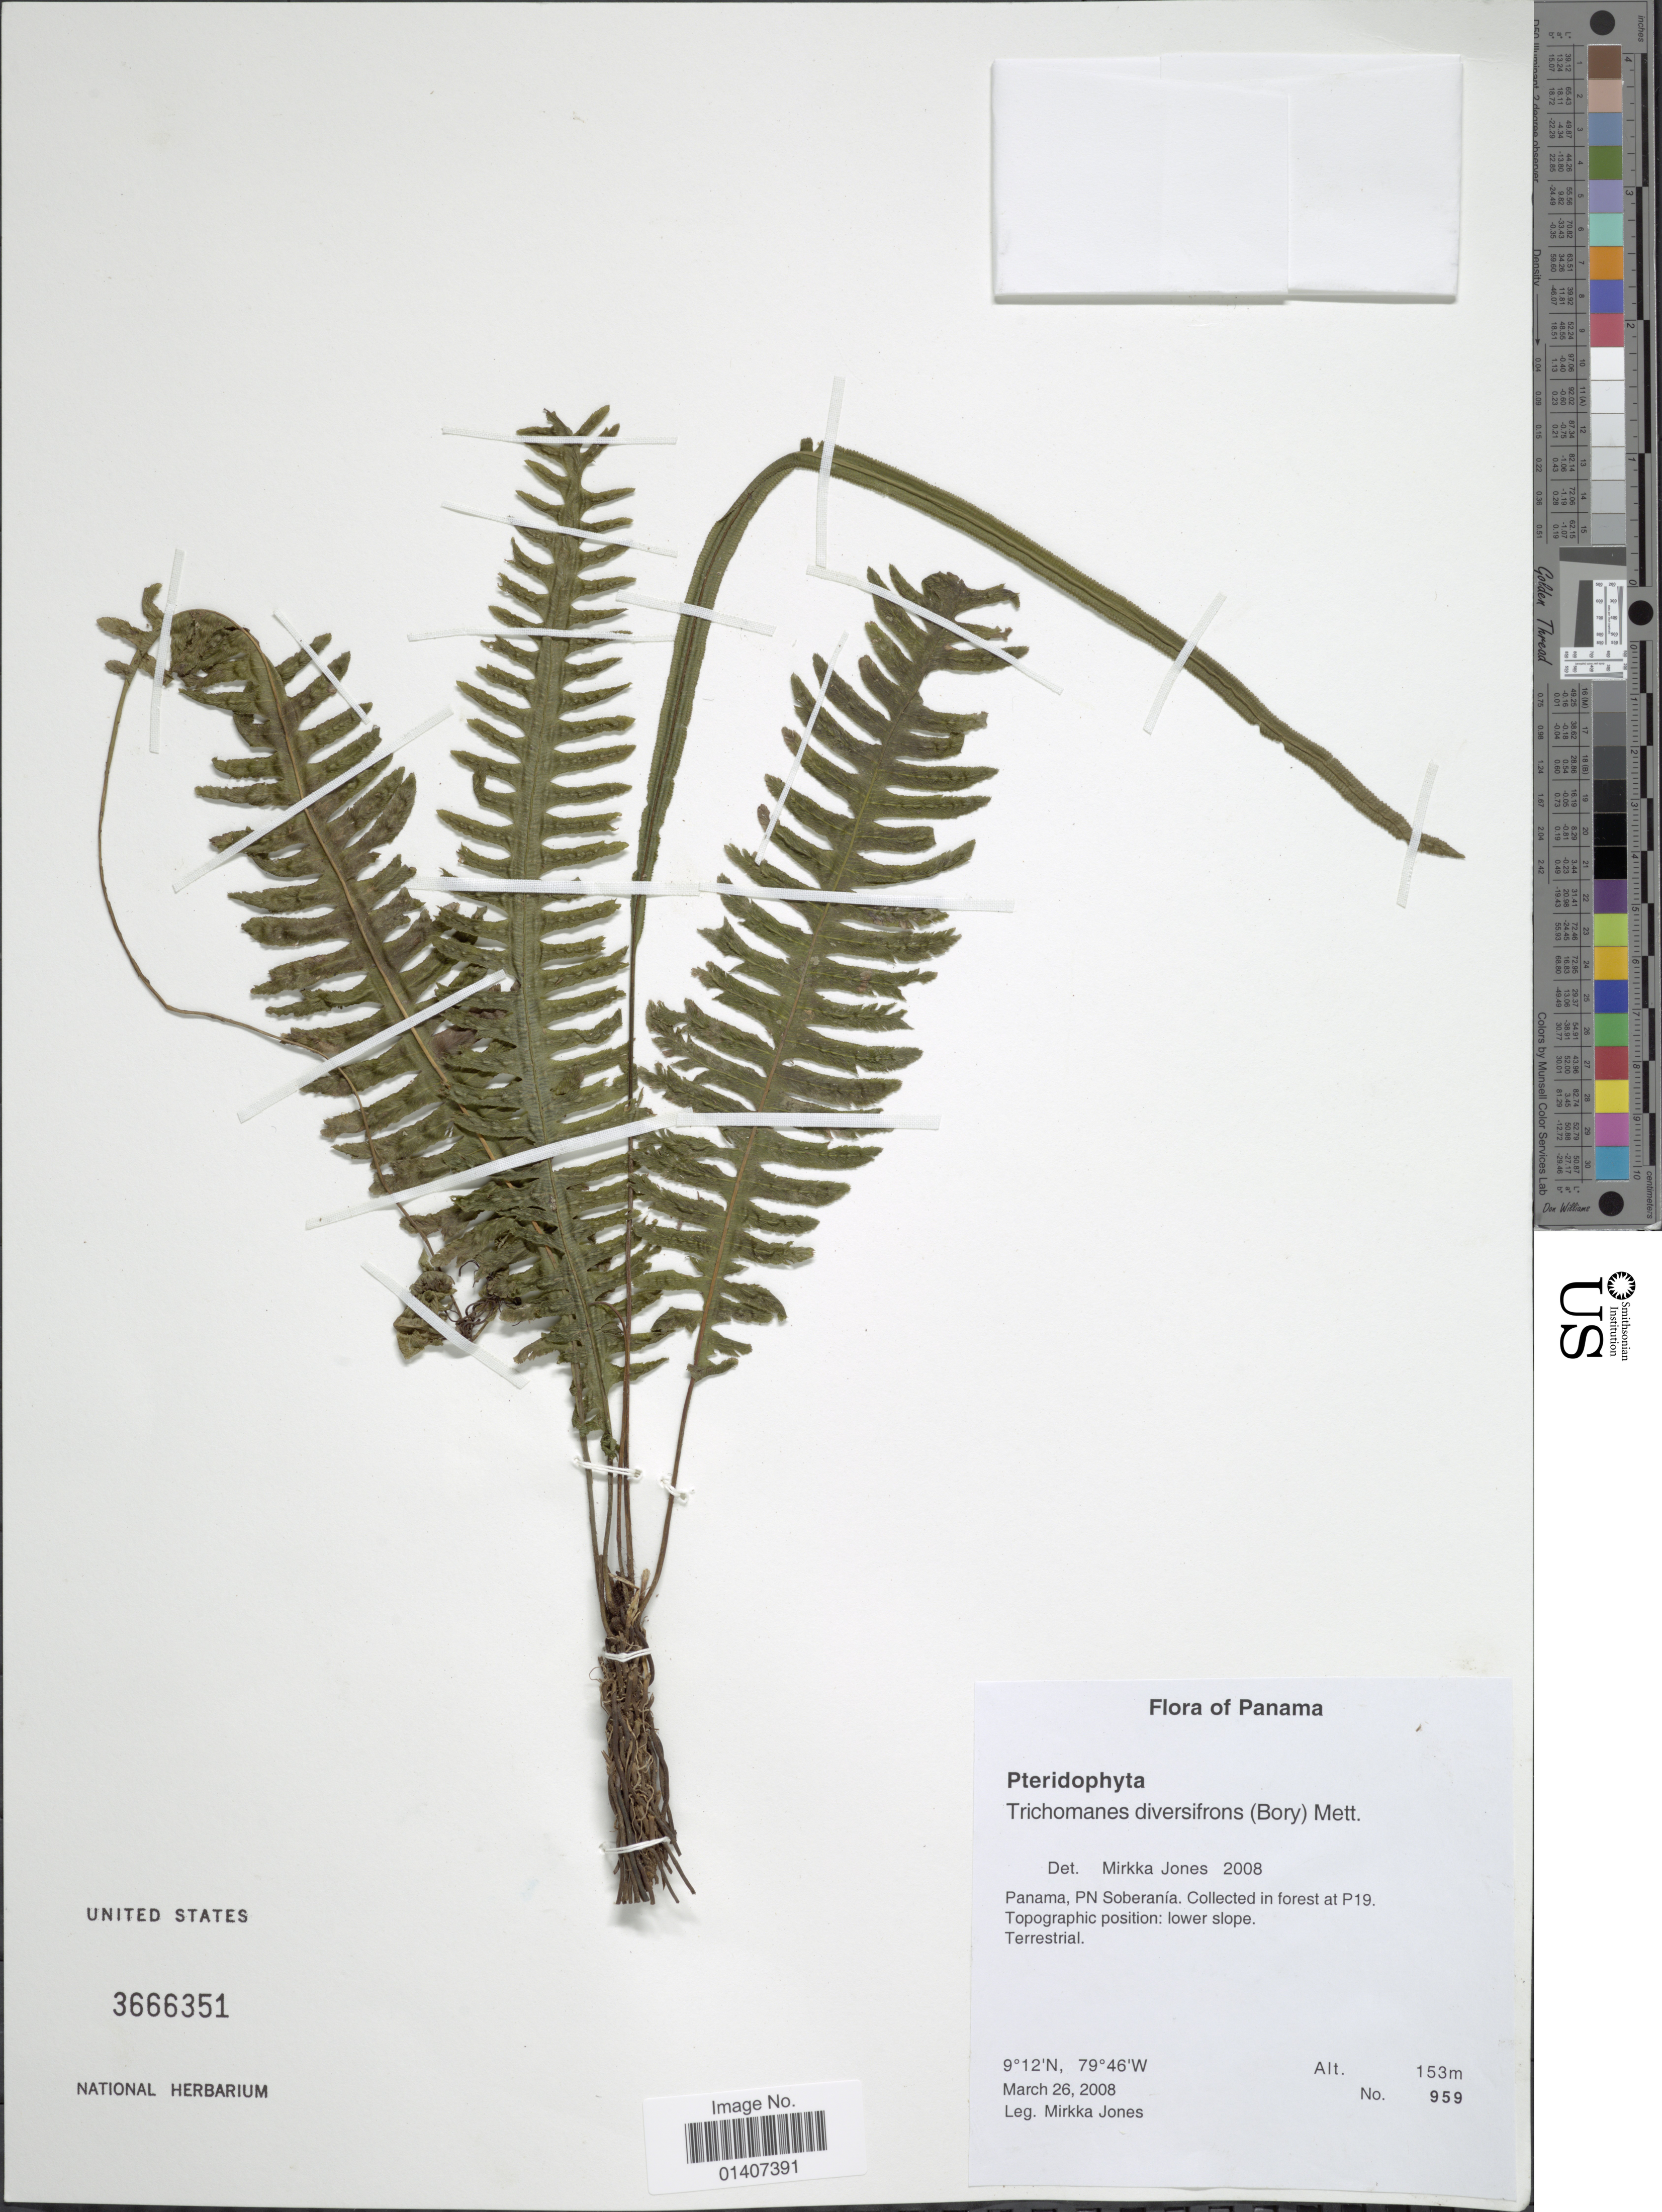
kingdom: Plantae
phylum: Tracheophyta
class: Polypodiopsida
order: Hymenophyllales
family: Hymenophyllaceae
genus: Trichomanes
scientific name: Trichomanes diversifrons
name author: (Bory) Mett. ex Sadeb.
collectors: M. Jones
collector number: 959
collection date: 2008-03-26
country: Panama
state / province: Panamá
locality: Panama, PN Soberania, collected in forest at P19, Topographic position: lower slope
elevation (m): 153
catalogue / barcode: US 3666351